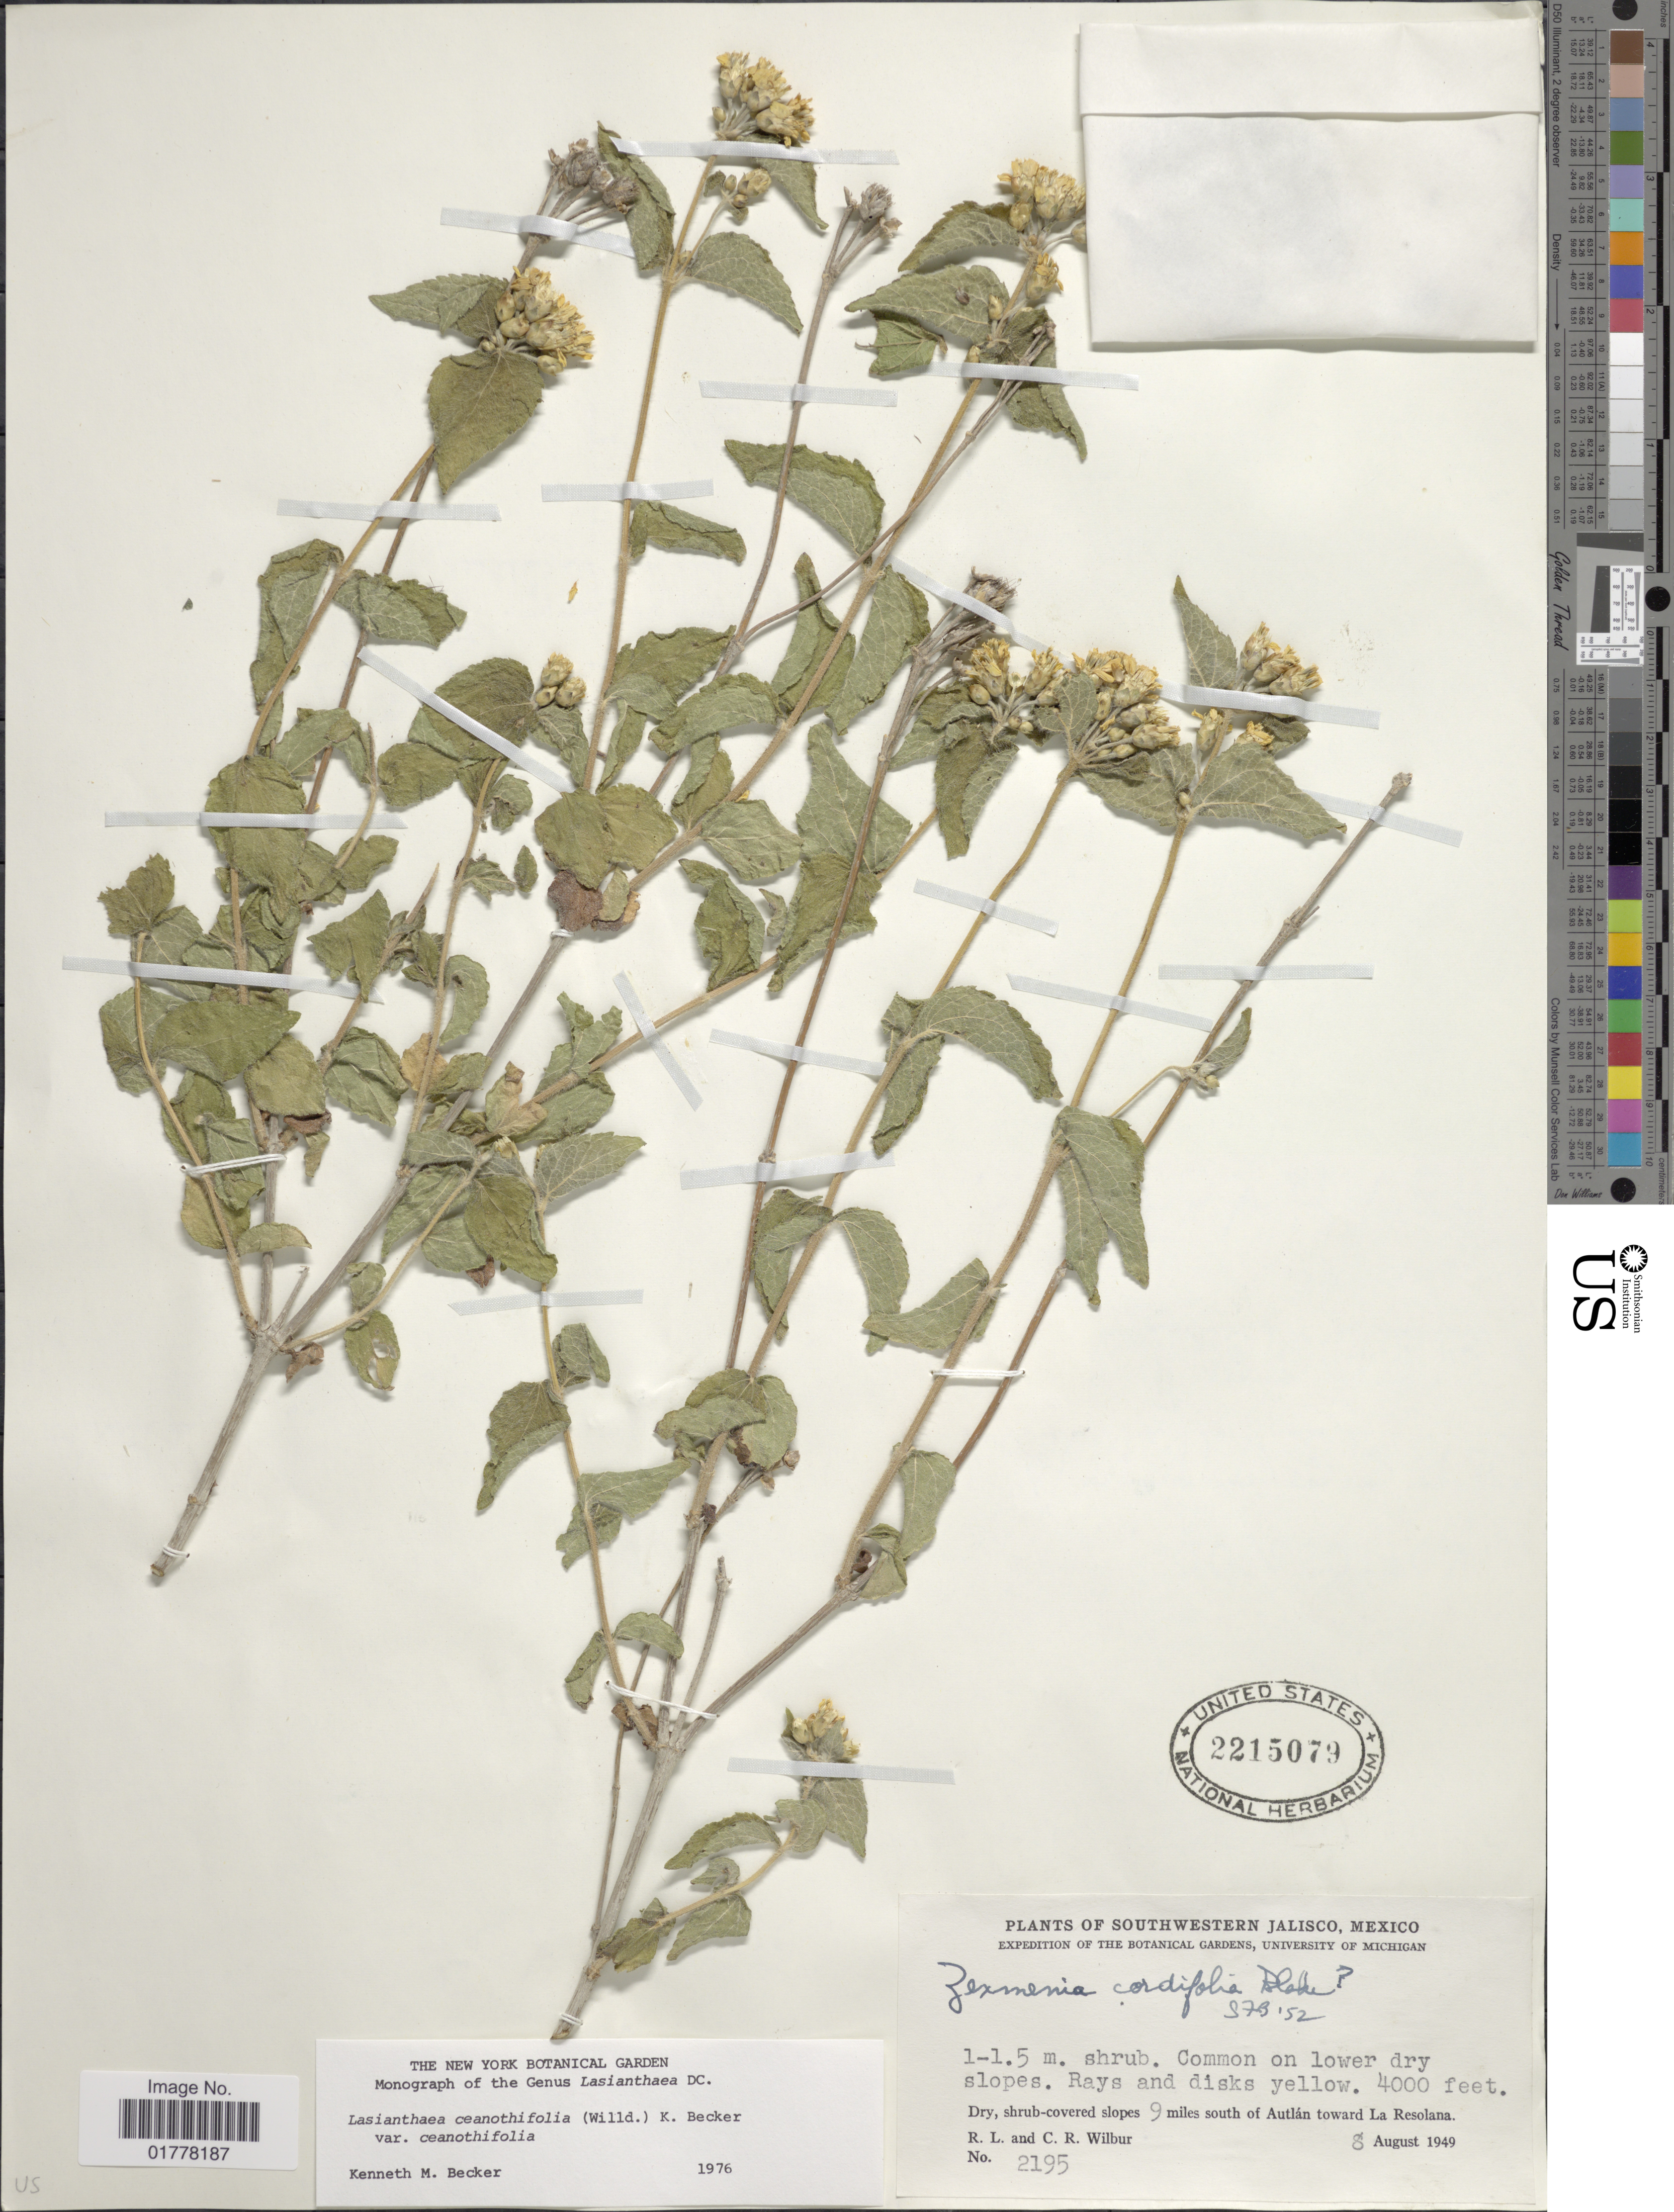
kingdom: Plantae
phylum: Tracheophyta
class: Magnoliopsida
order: Asterales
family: Asteraceae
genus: Lasianthaea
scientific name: Lasianthaea ceanothifolia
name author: (Willd.) K.M. Becker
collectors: R. L. Wilbur & C. Wilbur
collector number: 2195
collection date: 1949-08-08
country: Mexico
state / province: Jalisco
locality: Southwestern Jalisco, Mexico. Dry, shrub-covered slopes 9 miles south of Autlán toward La Resolana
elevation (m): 1219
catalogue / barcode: US 2215079